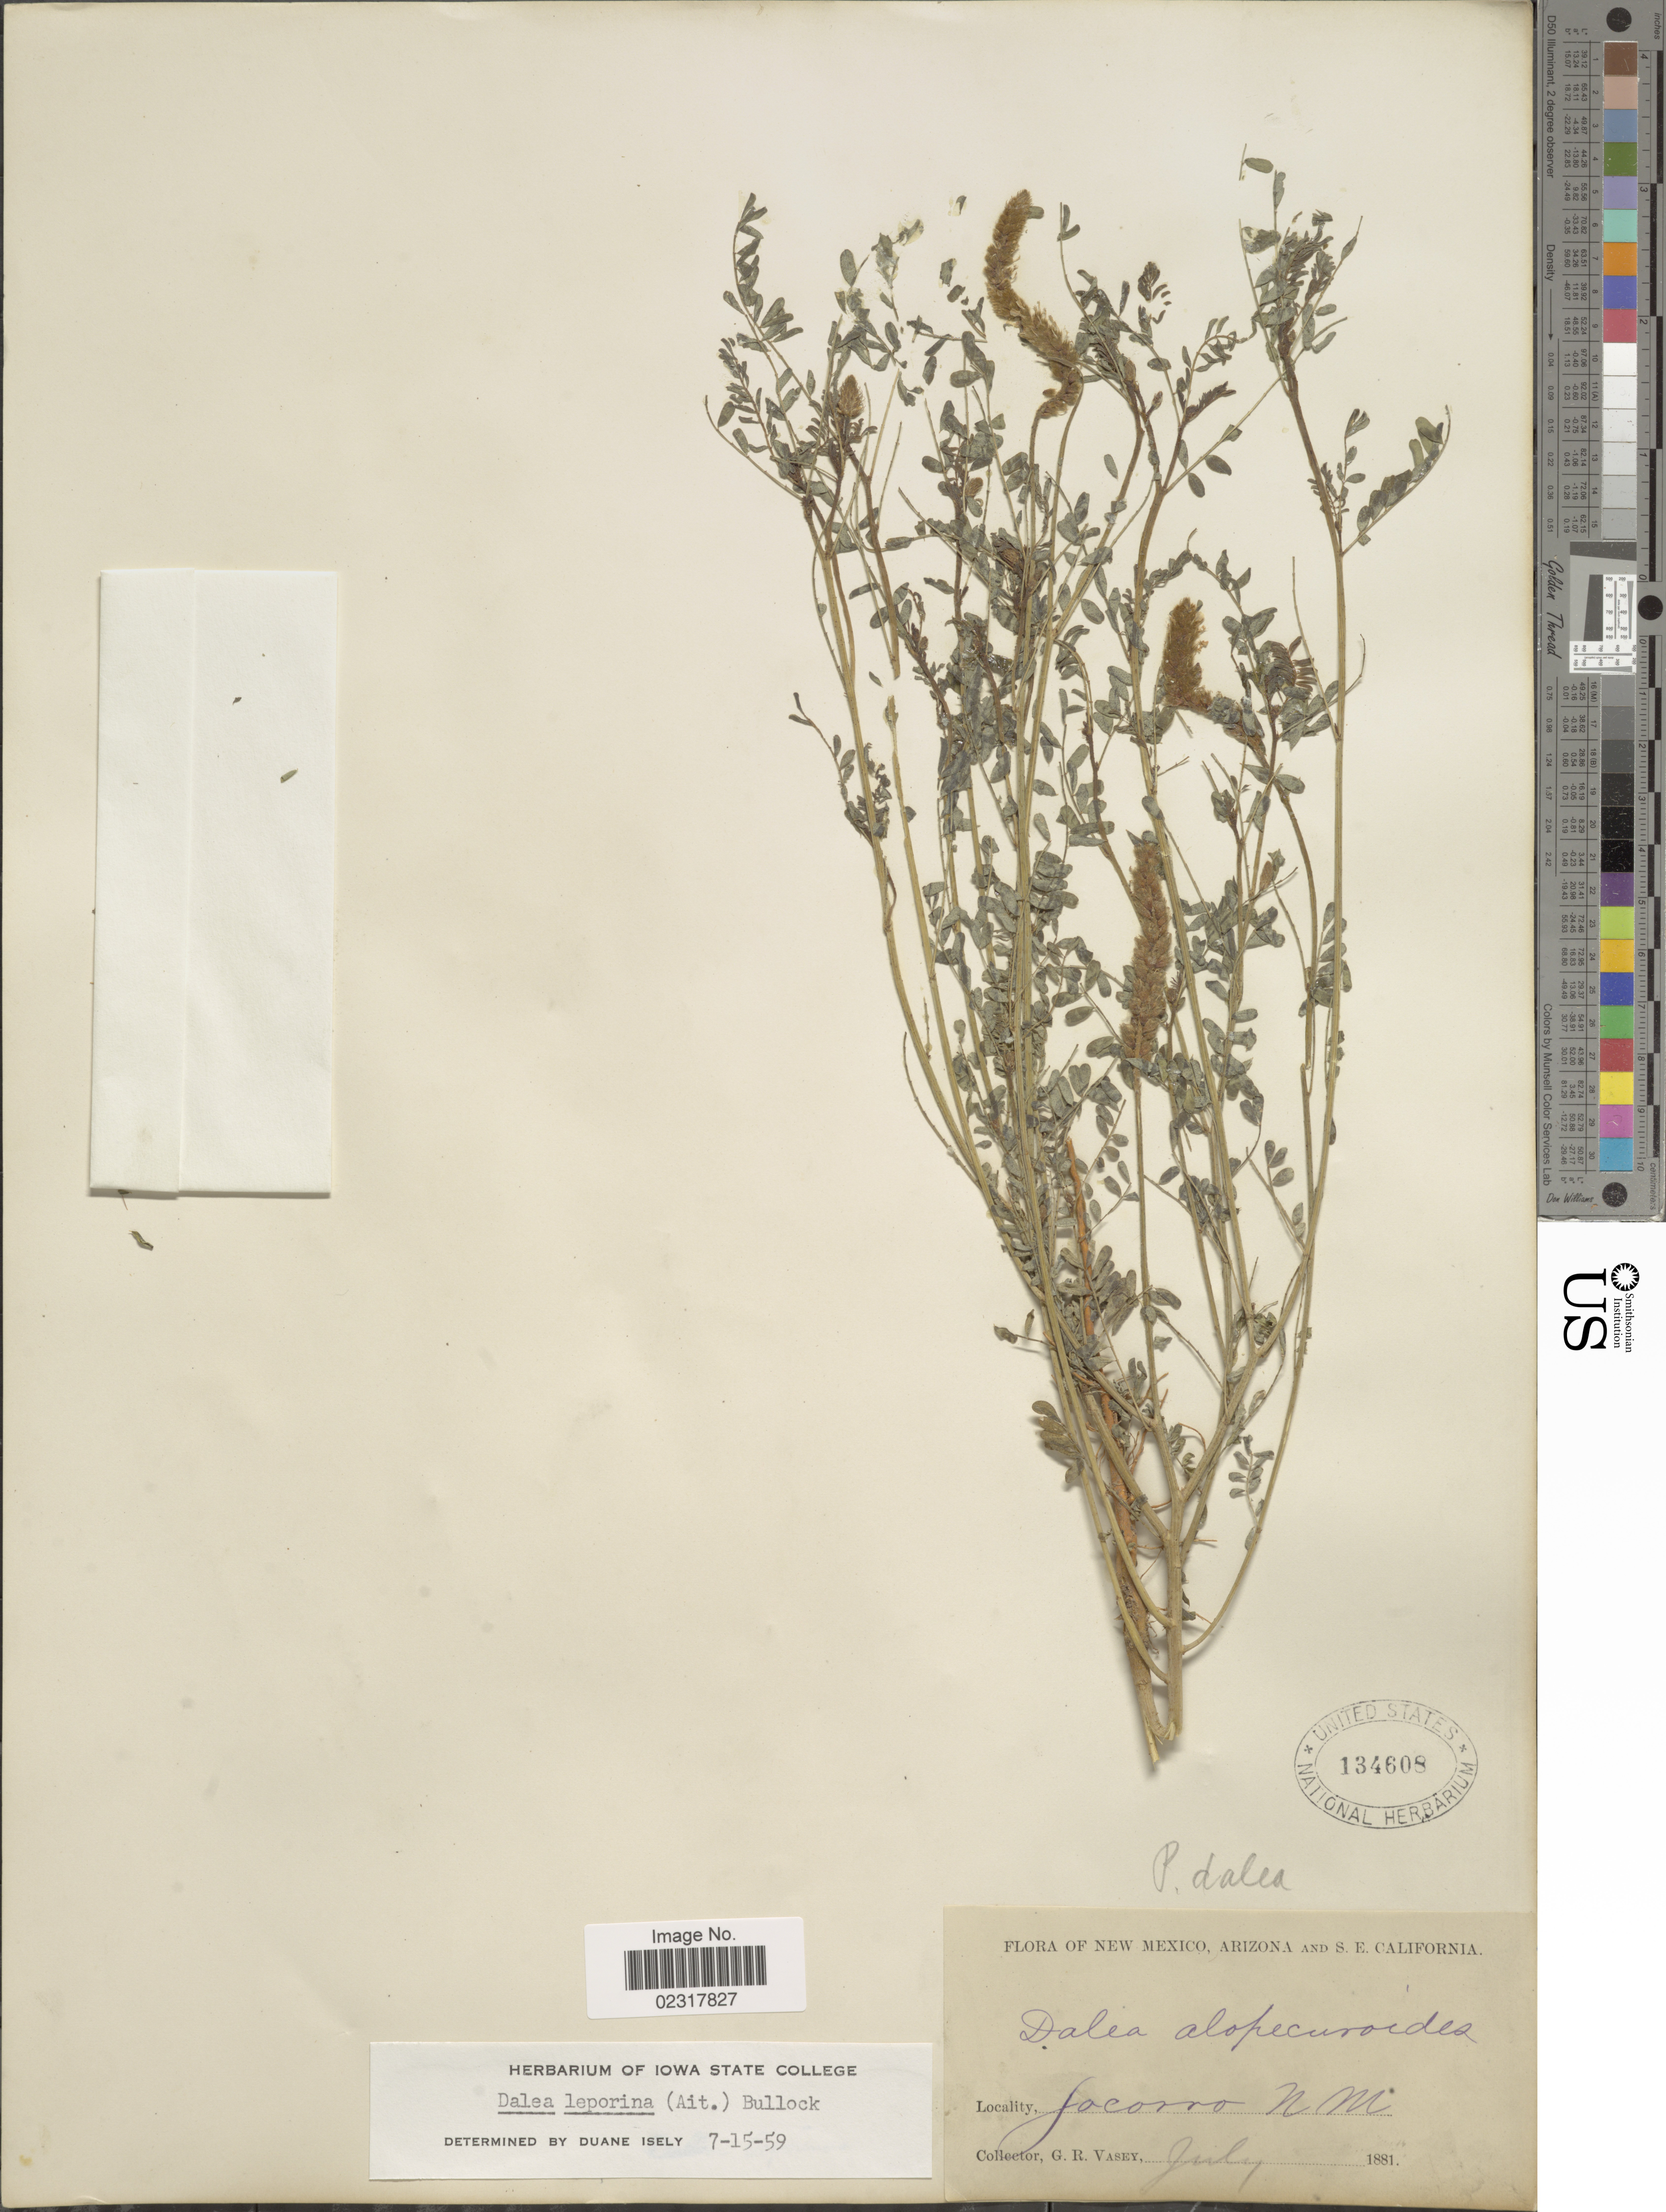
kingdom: Plantae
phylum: Tracheophyta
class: Magnoliopsida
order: Fabales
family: Fabaceae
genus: Dalea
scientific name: Dalea leporina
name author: (Aiton) Bullock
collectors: G. R. Vasey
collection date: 1881-07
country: United States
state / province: New Mexico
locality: Socorro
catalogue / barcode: US 134608